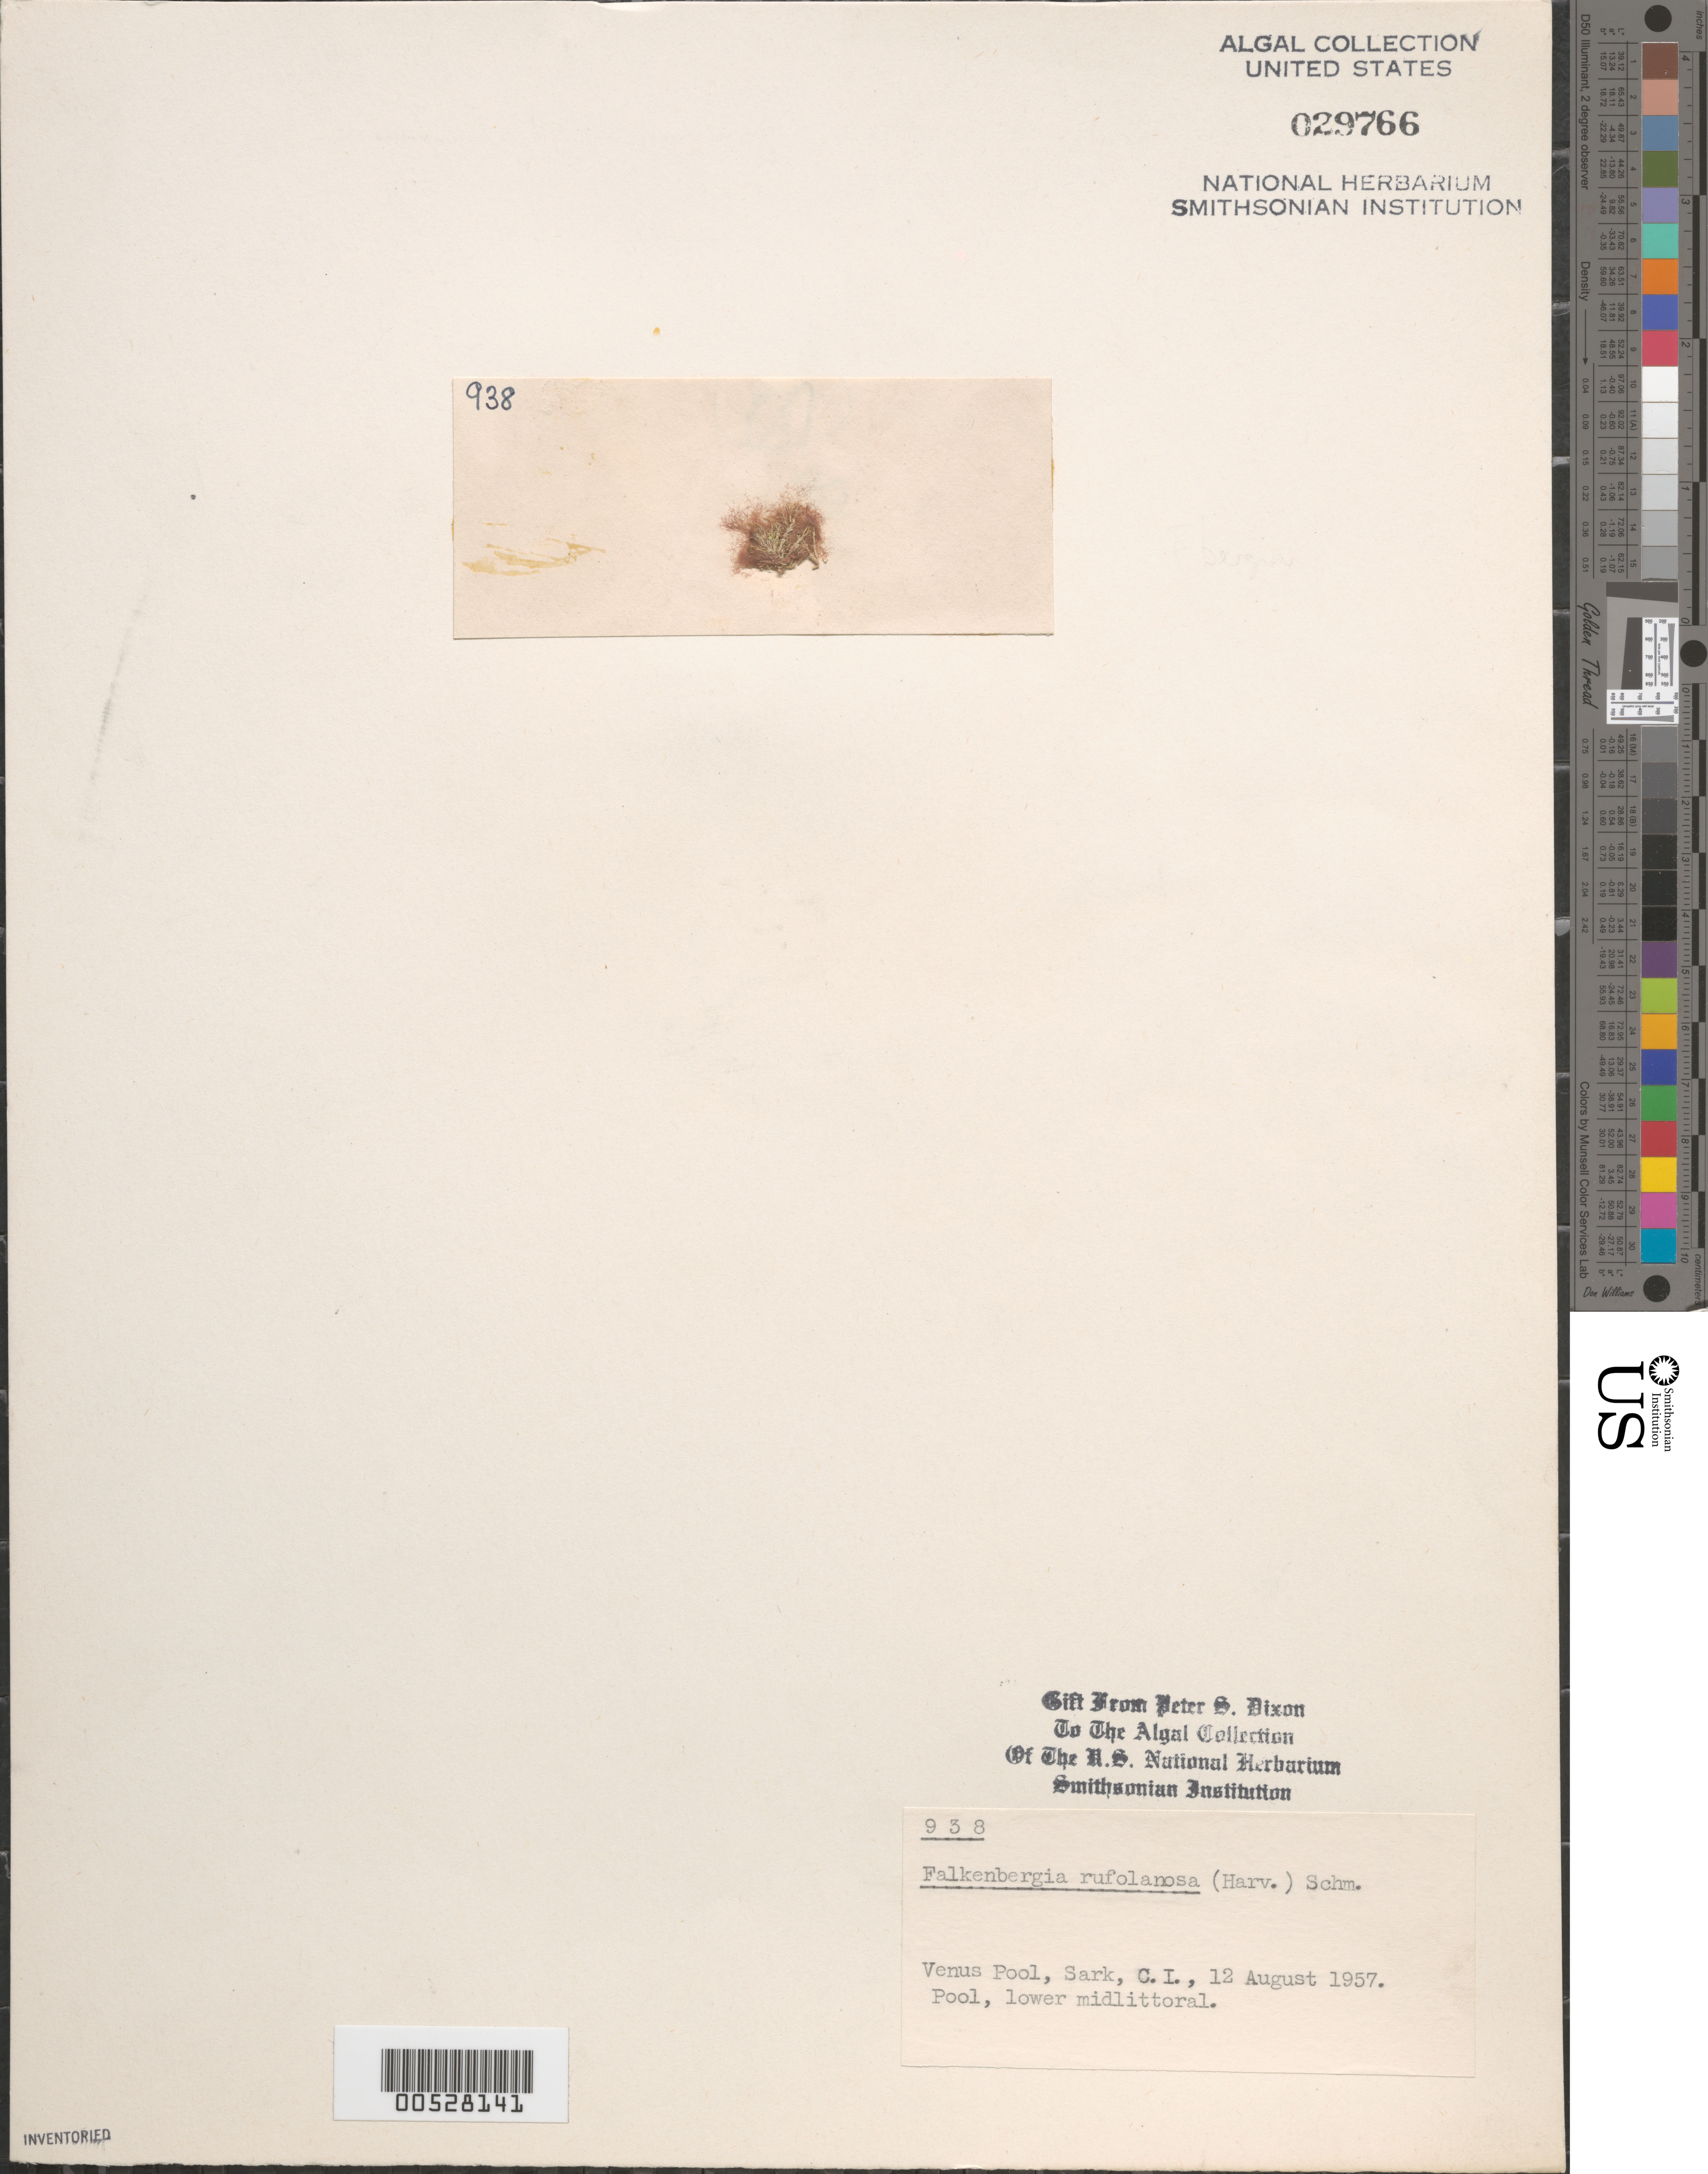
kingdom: Plantae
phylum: Rhodophyta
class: Florideophyceae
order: Bonnemaisoniales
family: Bonnemaisoniaceae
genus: Asparagopsis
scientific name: Asparagopsis armata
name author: Harv.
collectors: P. S. Dixon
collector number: PSD 938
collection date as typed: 12 Aug 1957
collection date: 1957-08-12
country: United Kingdom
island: Sark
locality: Channel Islands. Bailiwick of Guernsey. Venus Pool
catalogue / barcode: US 29766